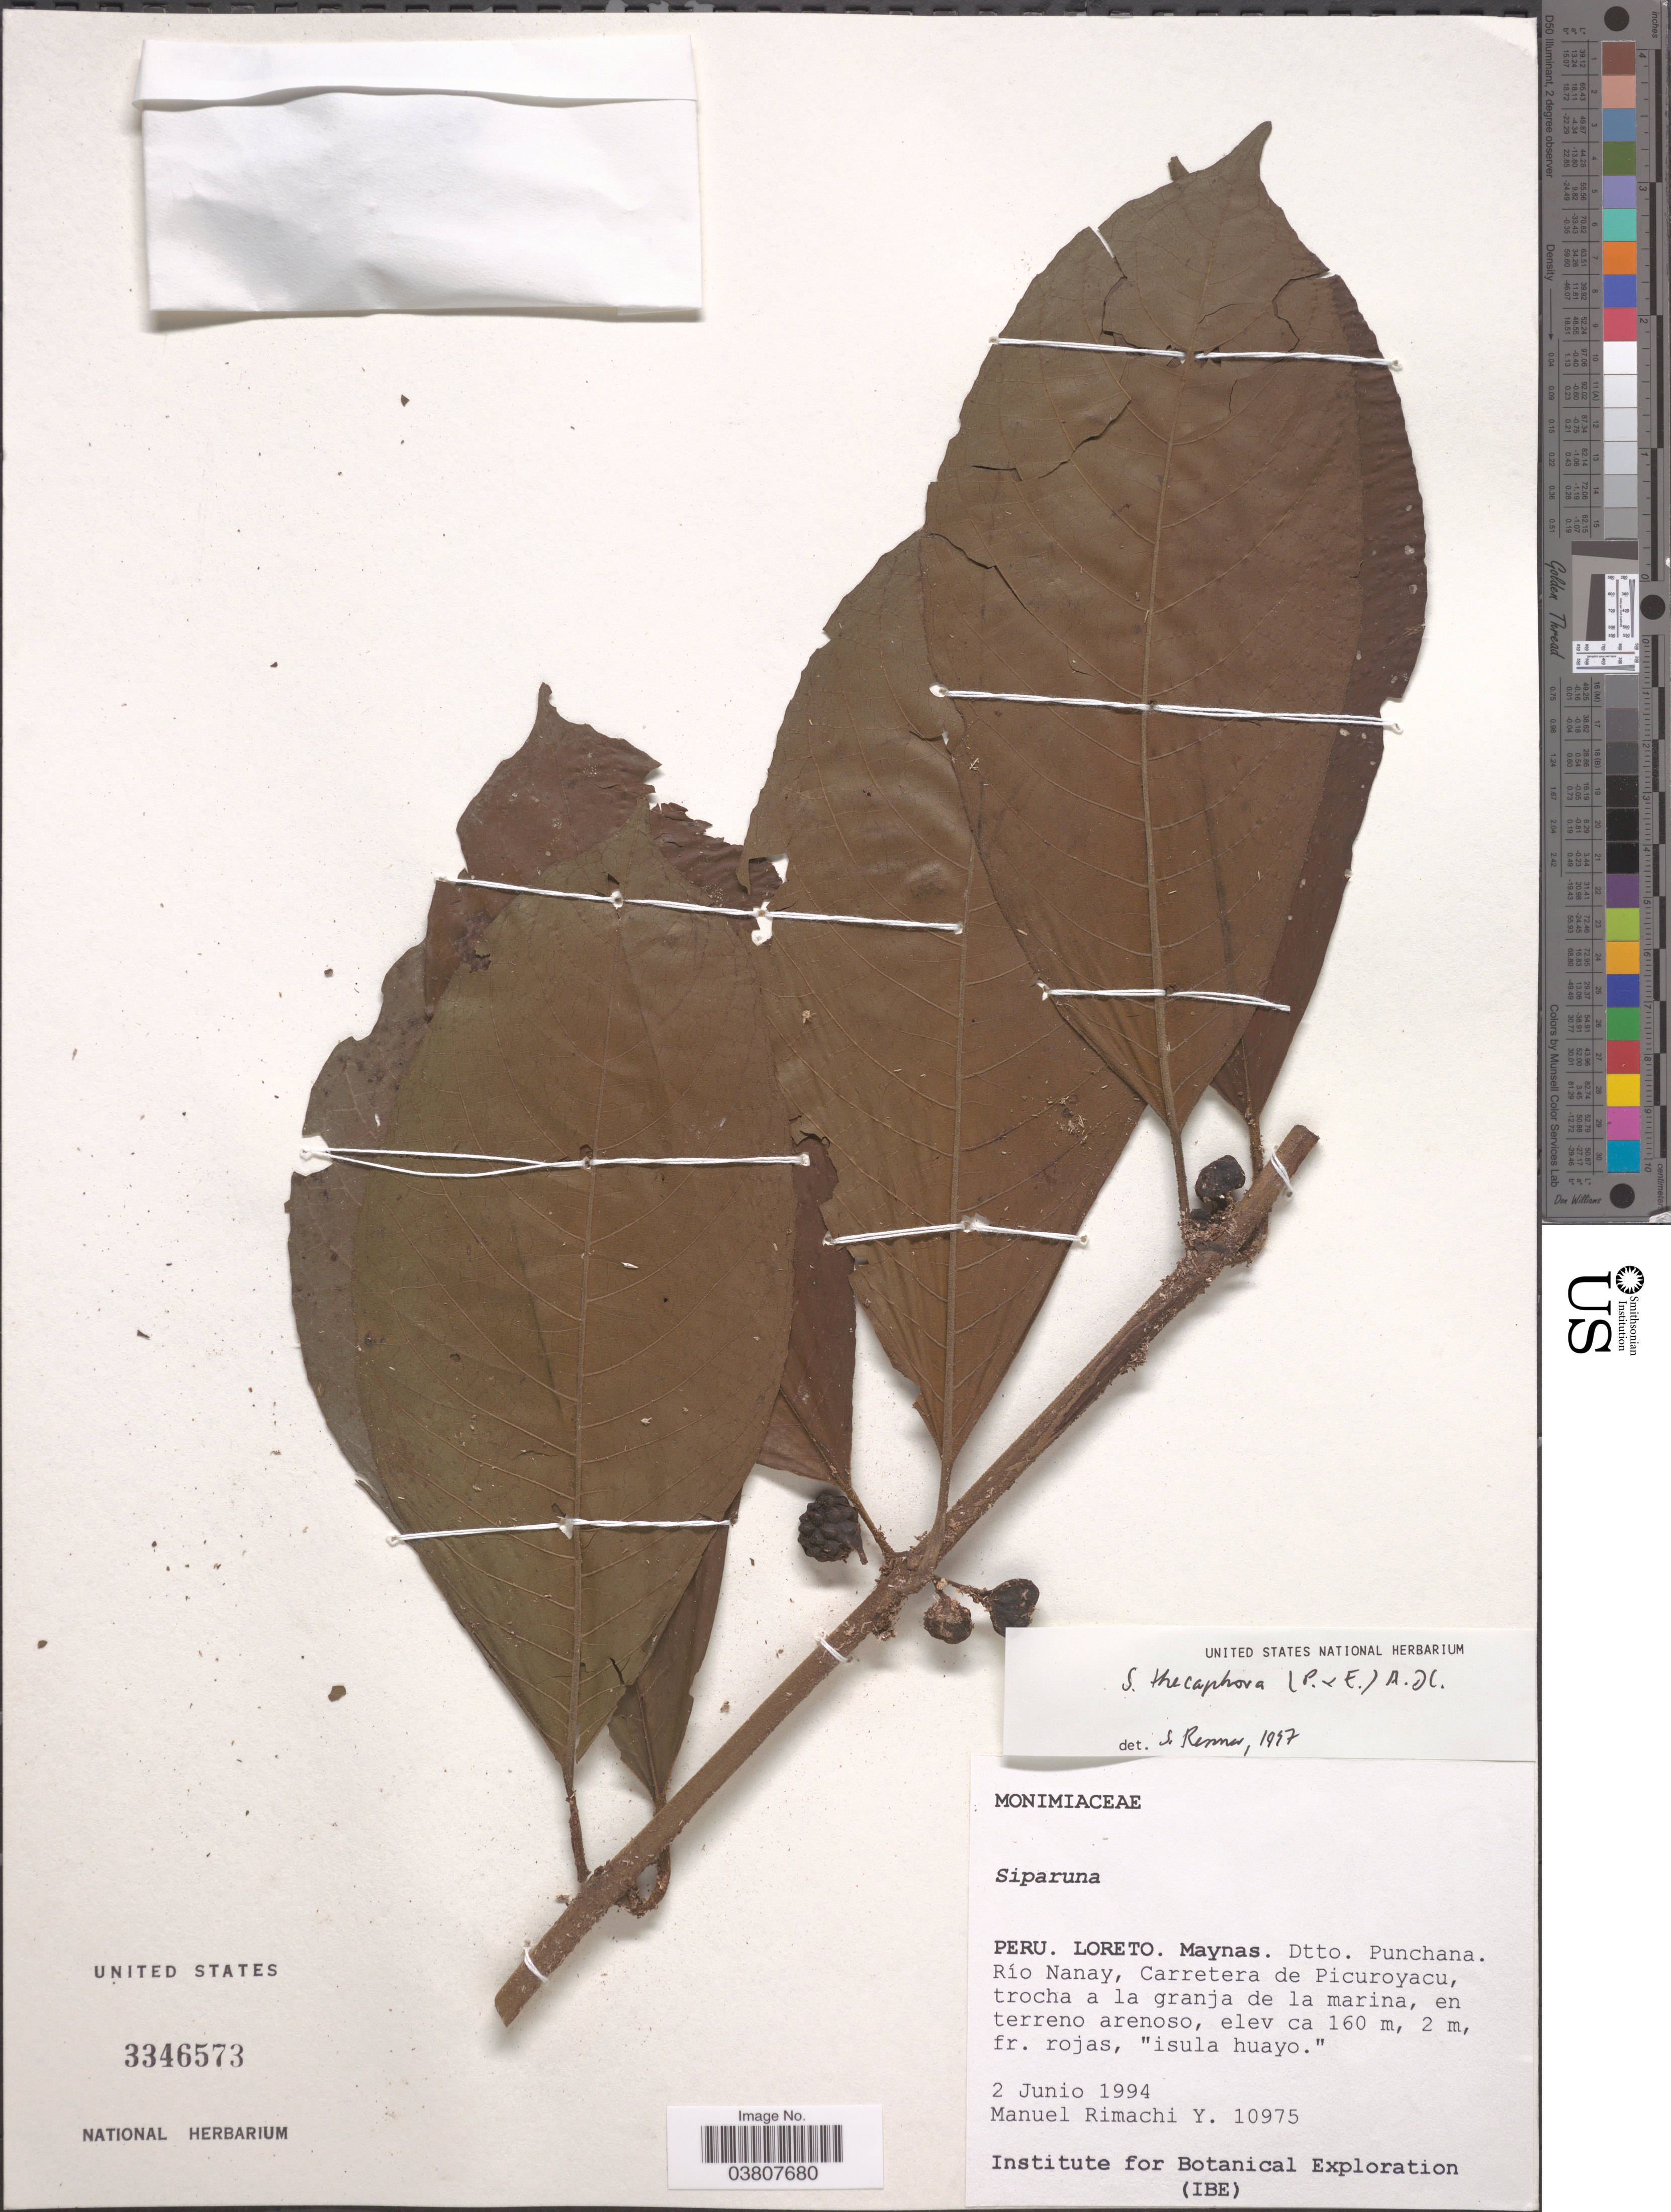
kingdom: Plantae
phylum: Tracheophyta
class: Magnoliopsida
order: Laurales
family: Siparunaceae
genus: Siparuna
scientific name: Siparuna thecaphora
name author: (Poepp. & Endl.) A. DC.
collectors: M. Rimachi Y.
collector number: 10975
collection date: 1994-06-02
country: Peru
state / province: Loreto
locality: Maynas. Dtto. Punchana. Río Nanay, Carretera de Picuroyacu, trocha a la granja de la marina, en terreno arenoso.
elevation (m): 160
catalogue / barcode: US 3346573